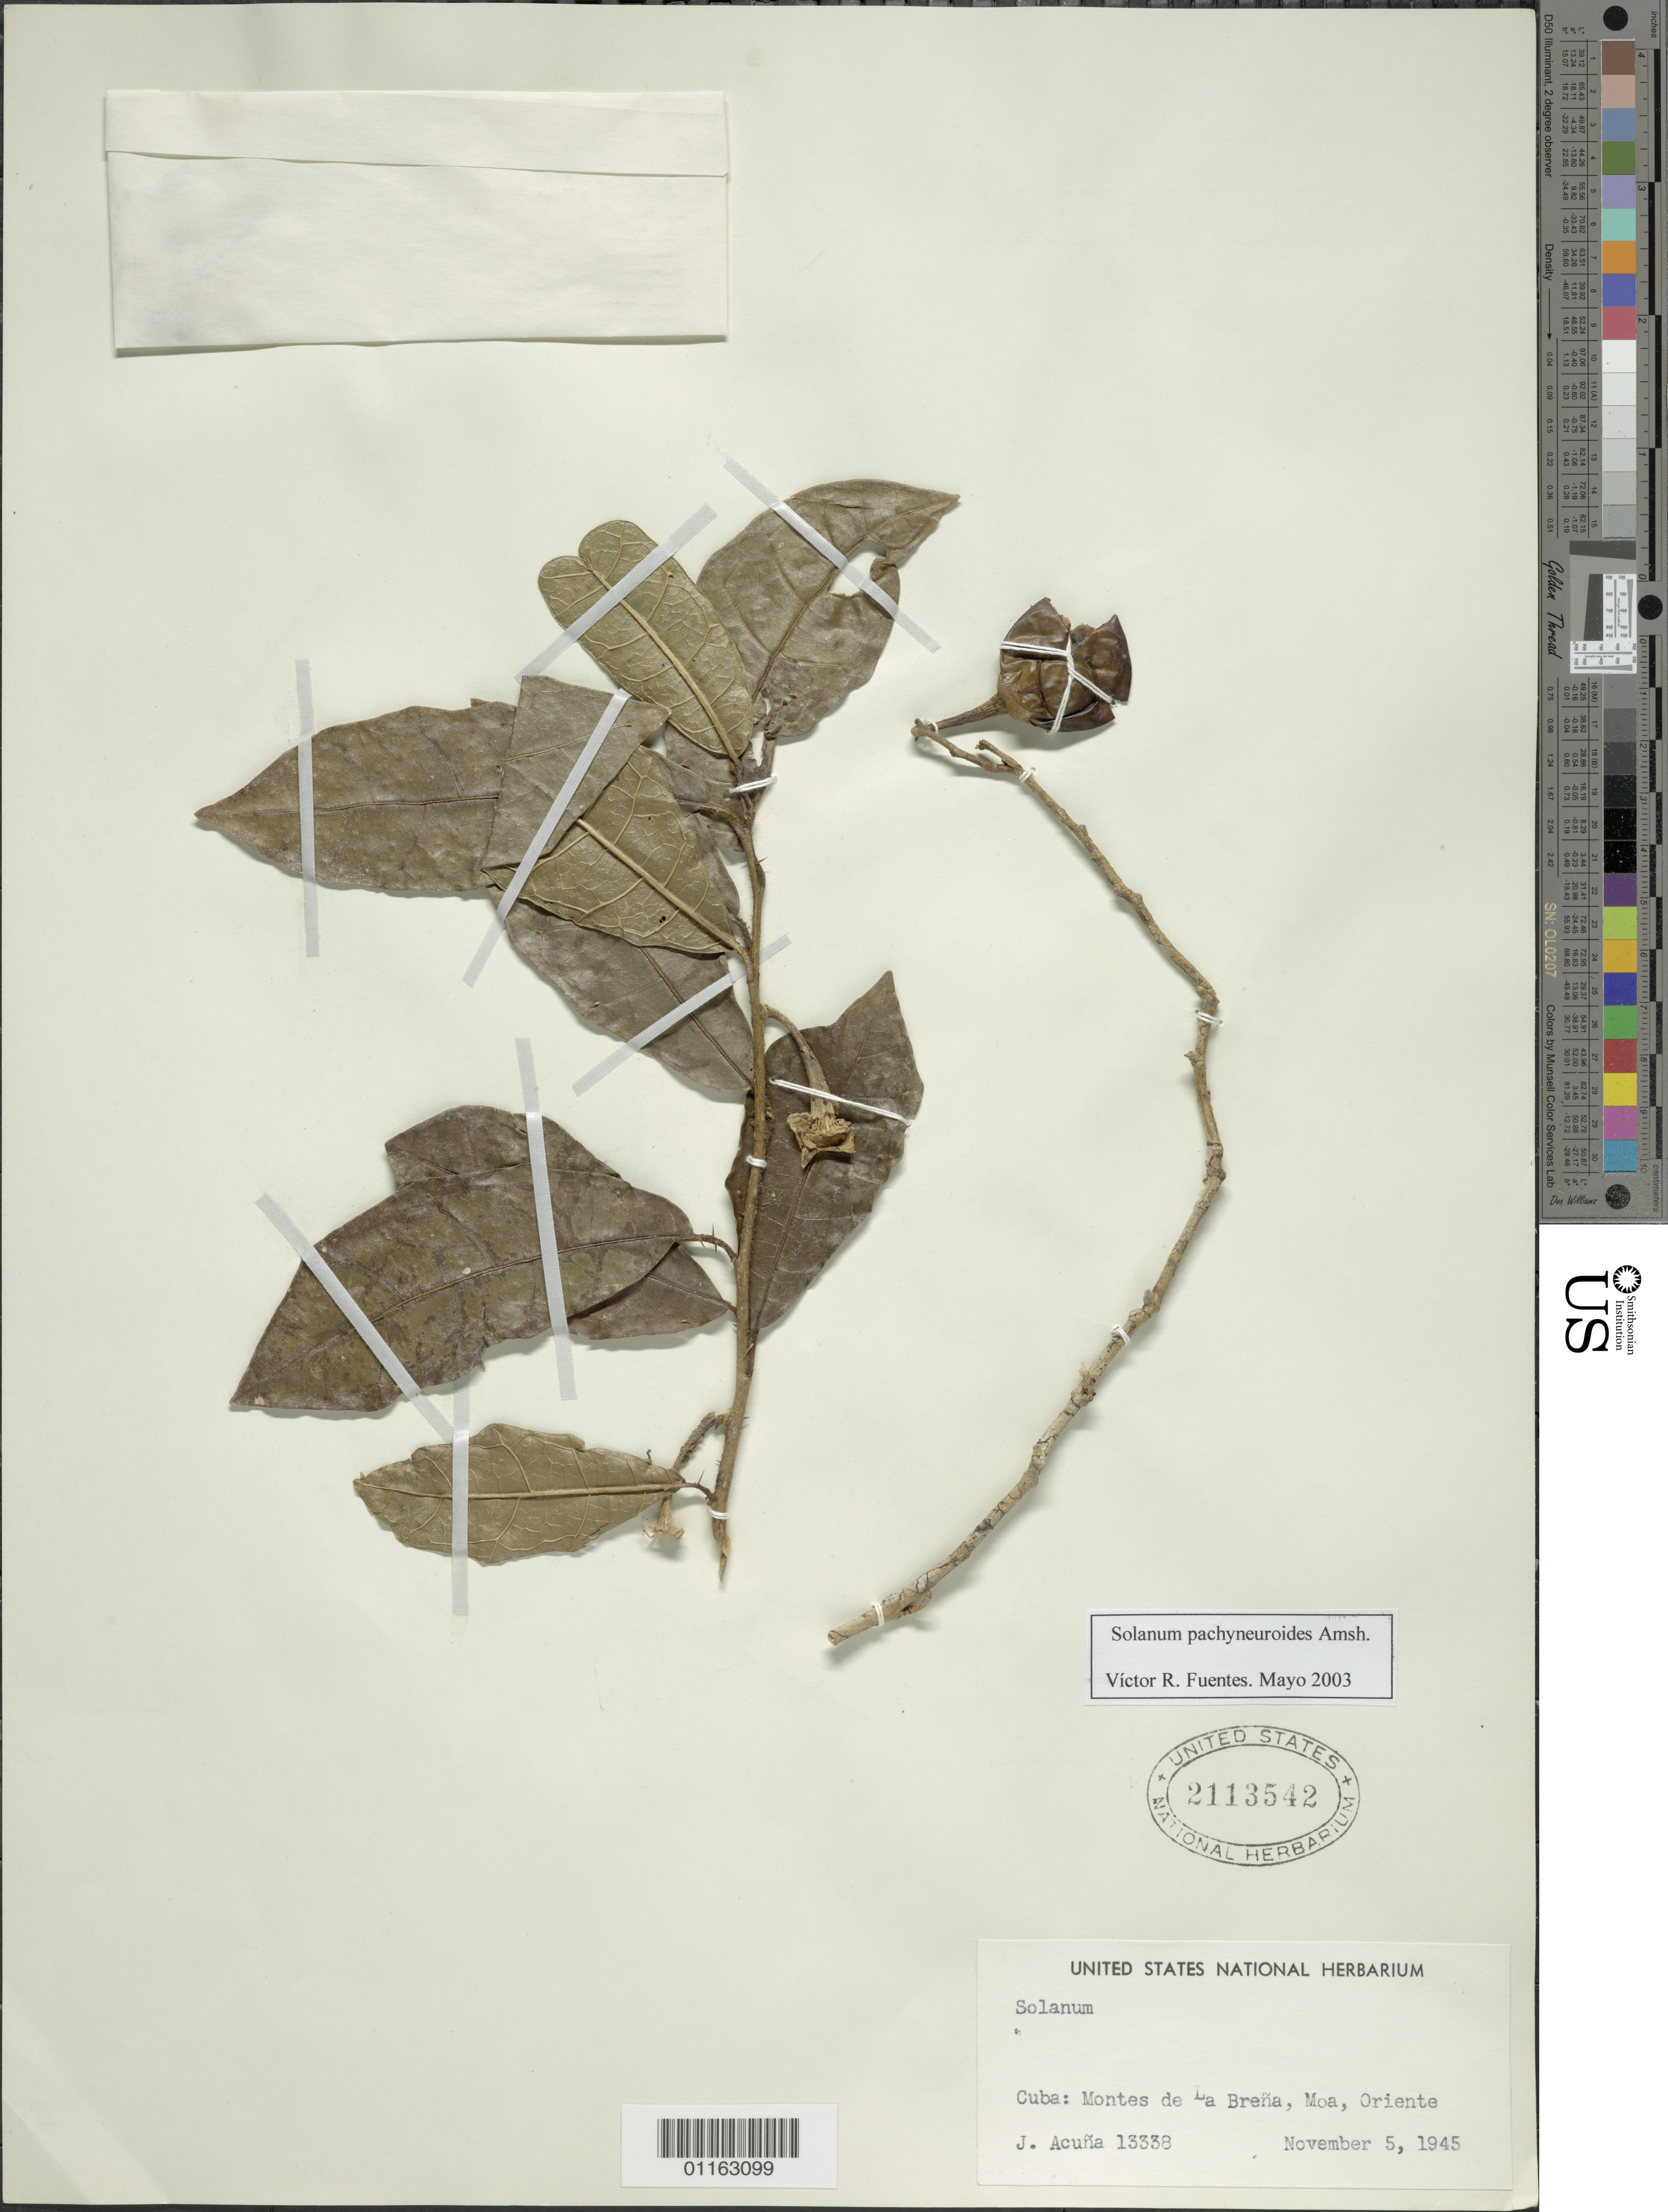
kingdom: Plantae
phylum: Tracheophyta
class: Magnoliopsida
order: Solanales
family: Solanaceae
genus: Solanum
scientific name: Solanum pachyneuroides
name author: Amshoff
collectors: J. Acuña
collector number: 13338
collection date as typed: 05 Nov 1945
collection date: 1945-11-05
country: Cuba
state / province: Oriente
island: Cuba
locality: Montes de La Brena, Moa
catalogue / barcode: US 2113542